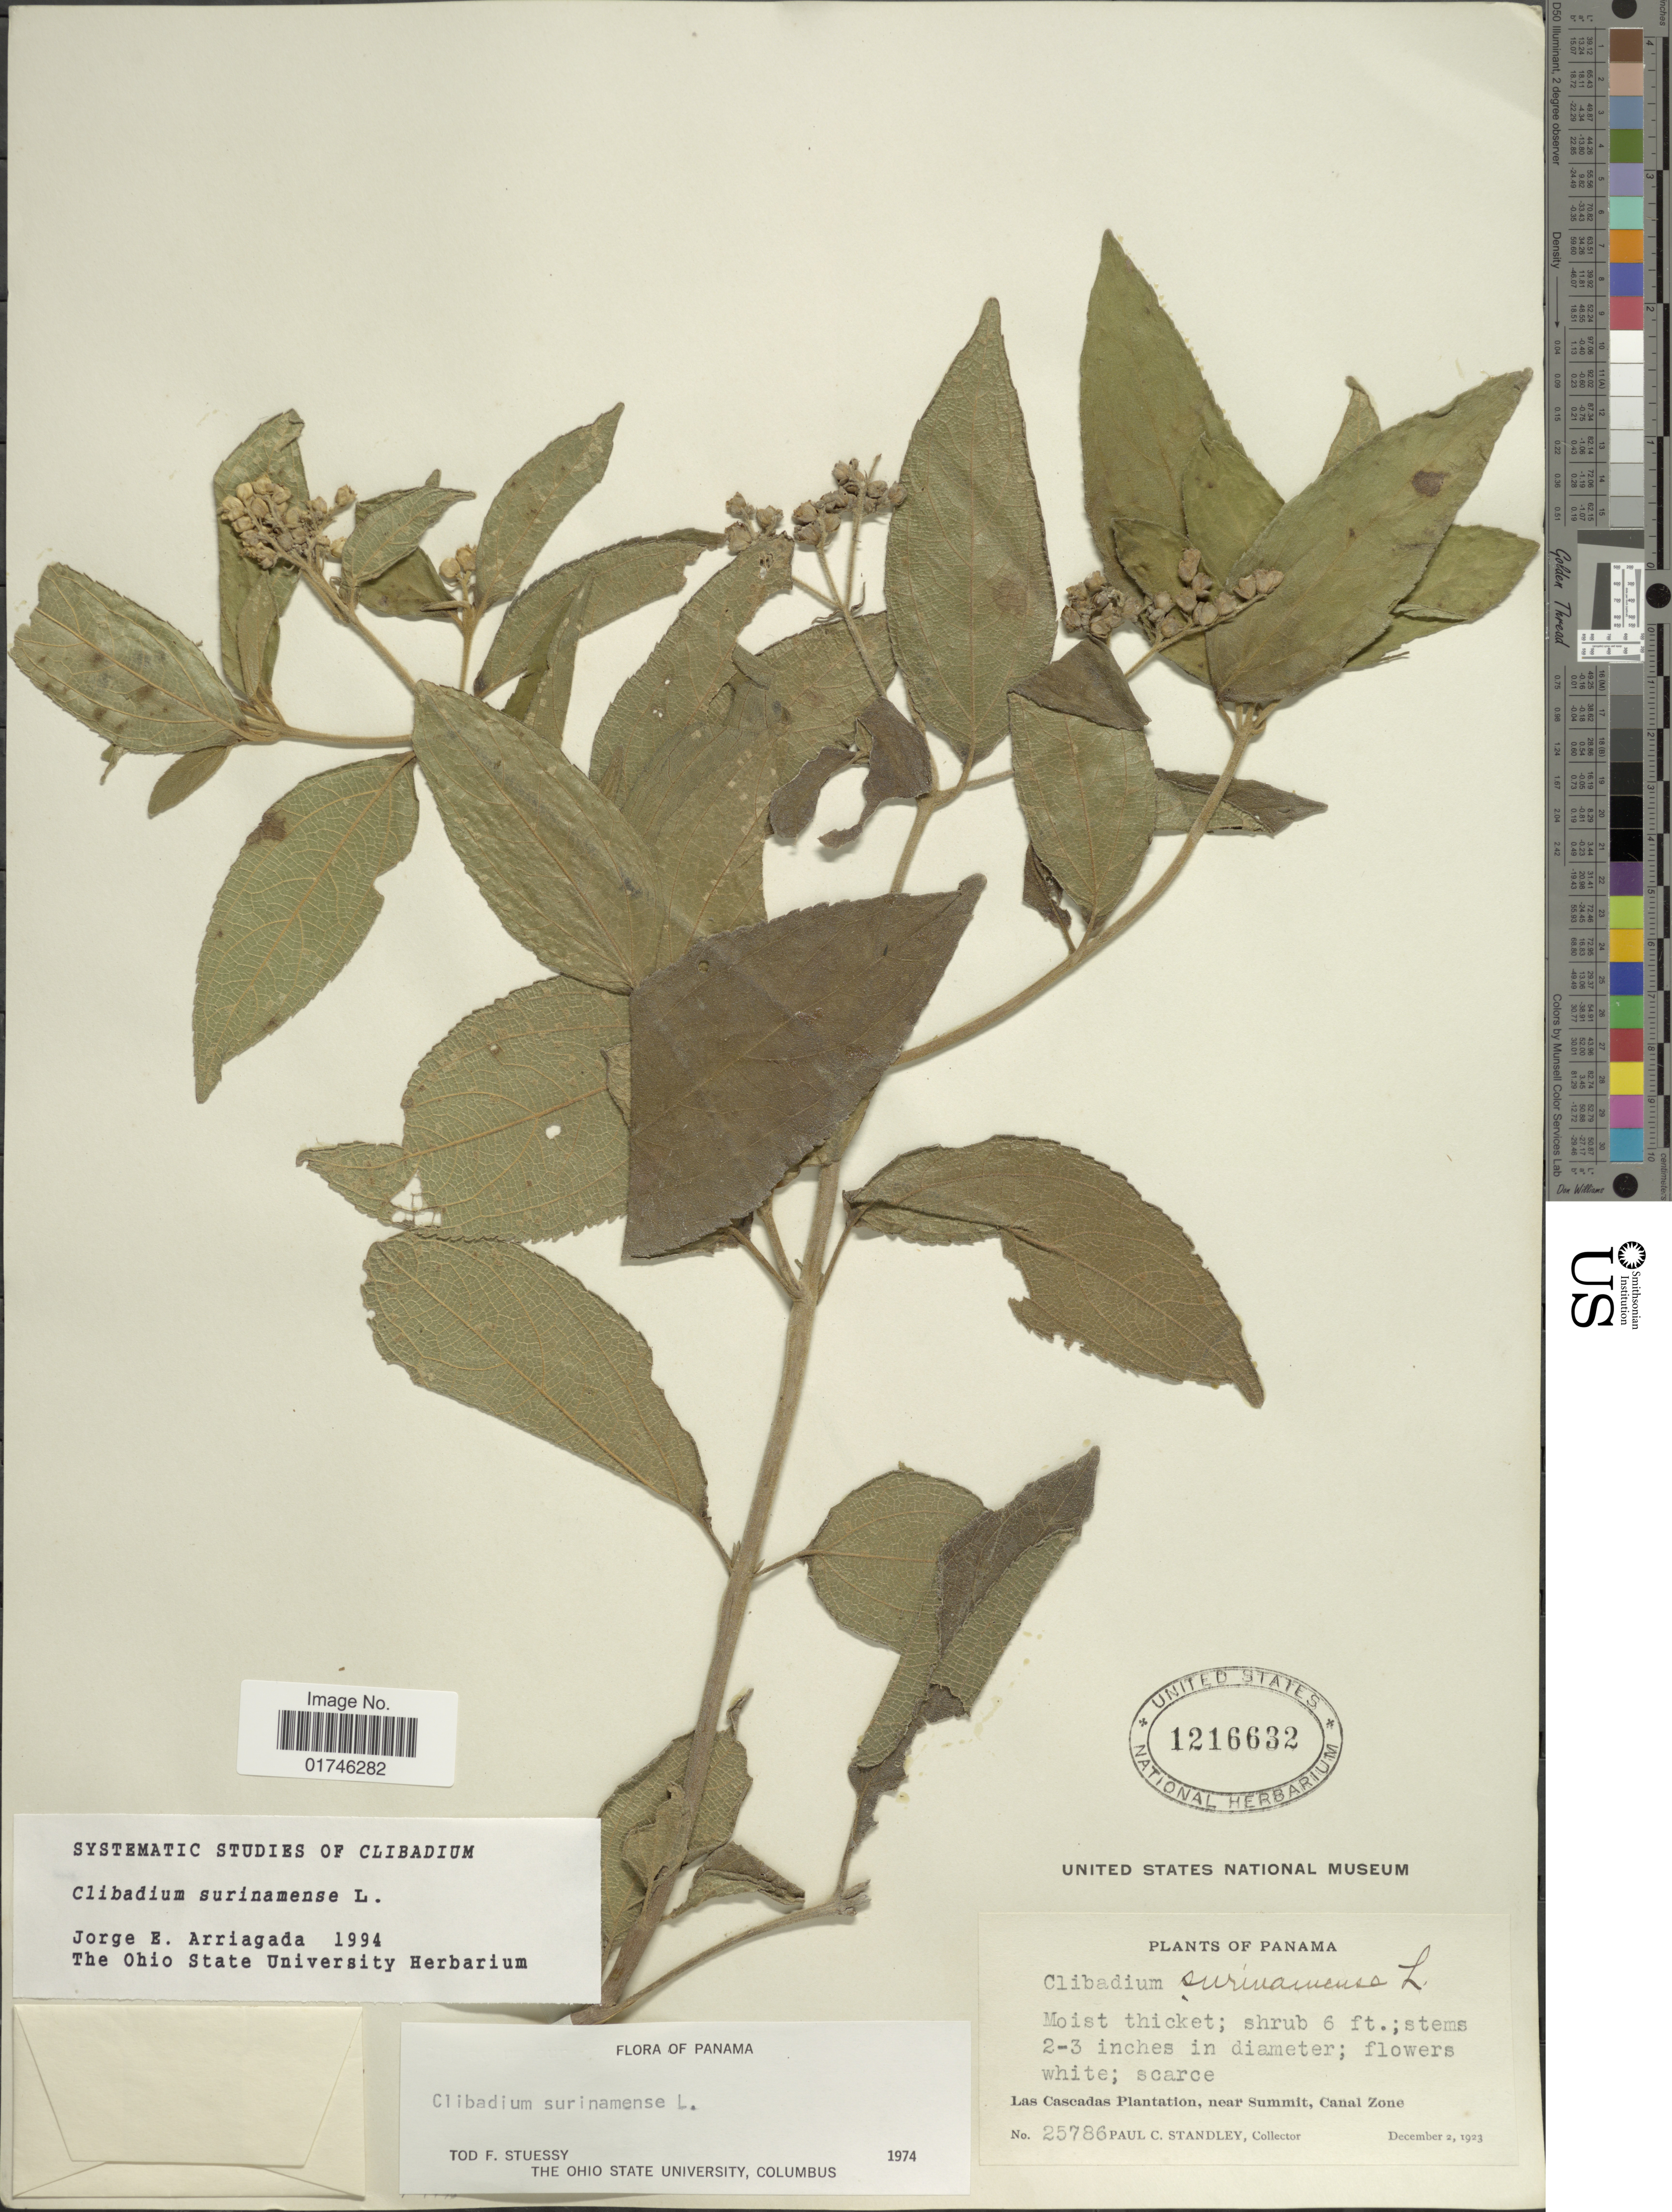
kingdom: Plantae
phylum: Tracheophyta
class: Magnoliopsida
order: Asterales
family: Asteraceae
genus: Clibadium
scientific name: Clibadium surinamense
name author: L.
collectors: P. C. Standley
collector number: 25786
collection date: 1923-12-02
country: Panama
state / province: Colón / Panamá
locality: Las Cascades Plantation. near Summit, Canal Zone.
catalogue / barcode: US 1216632